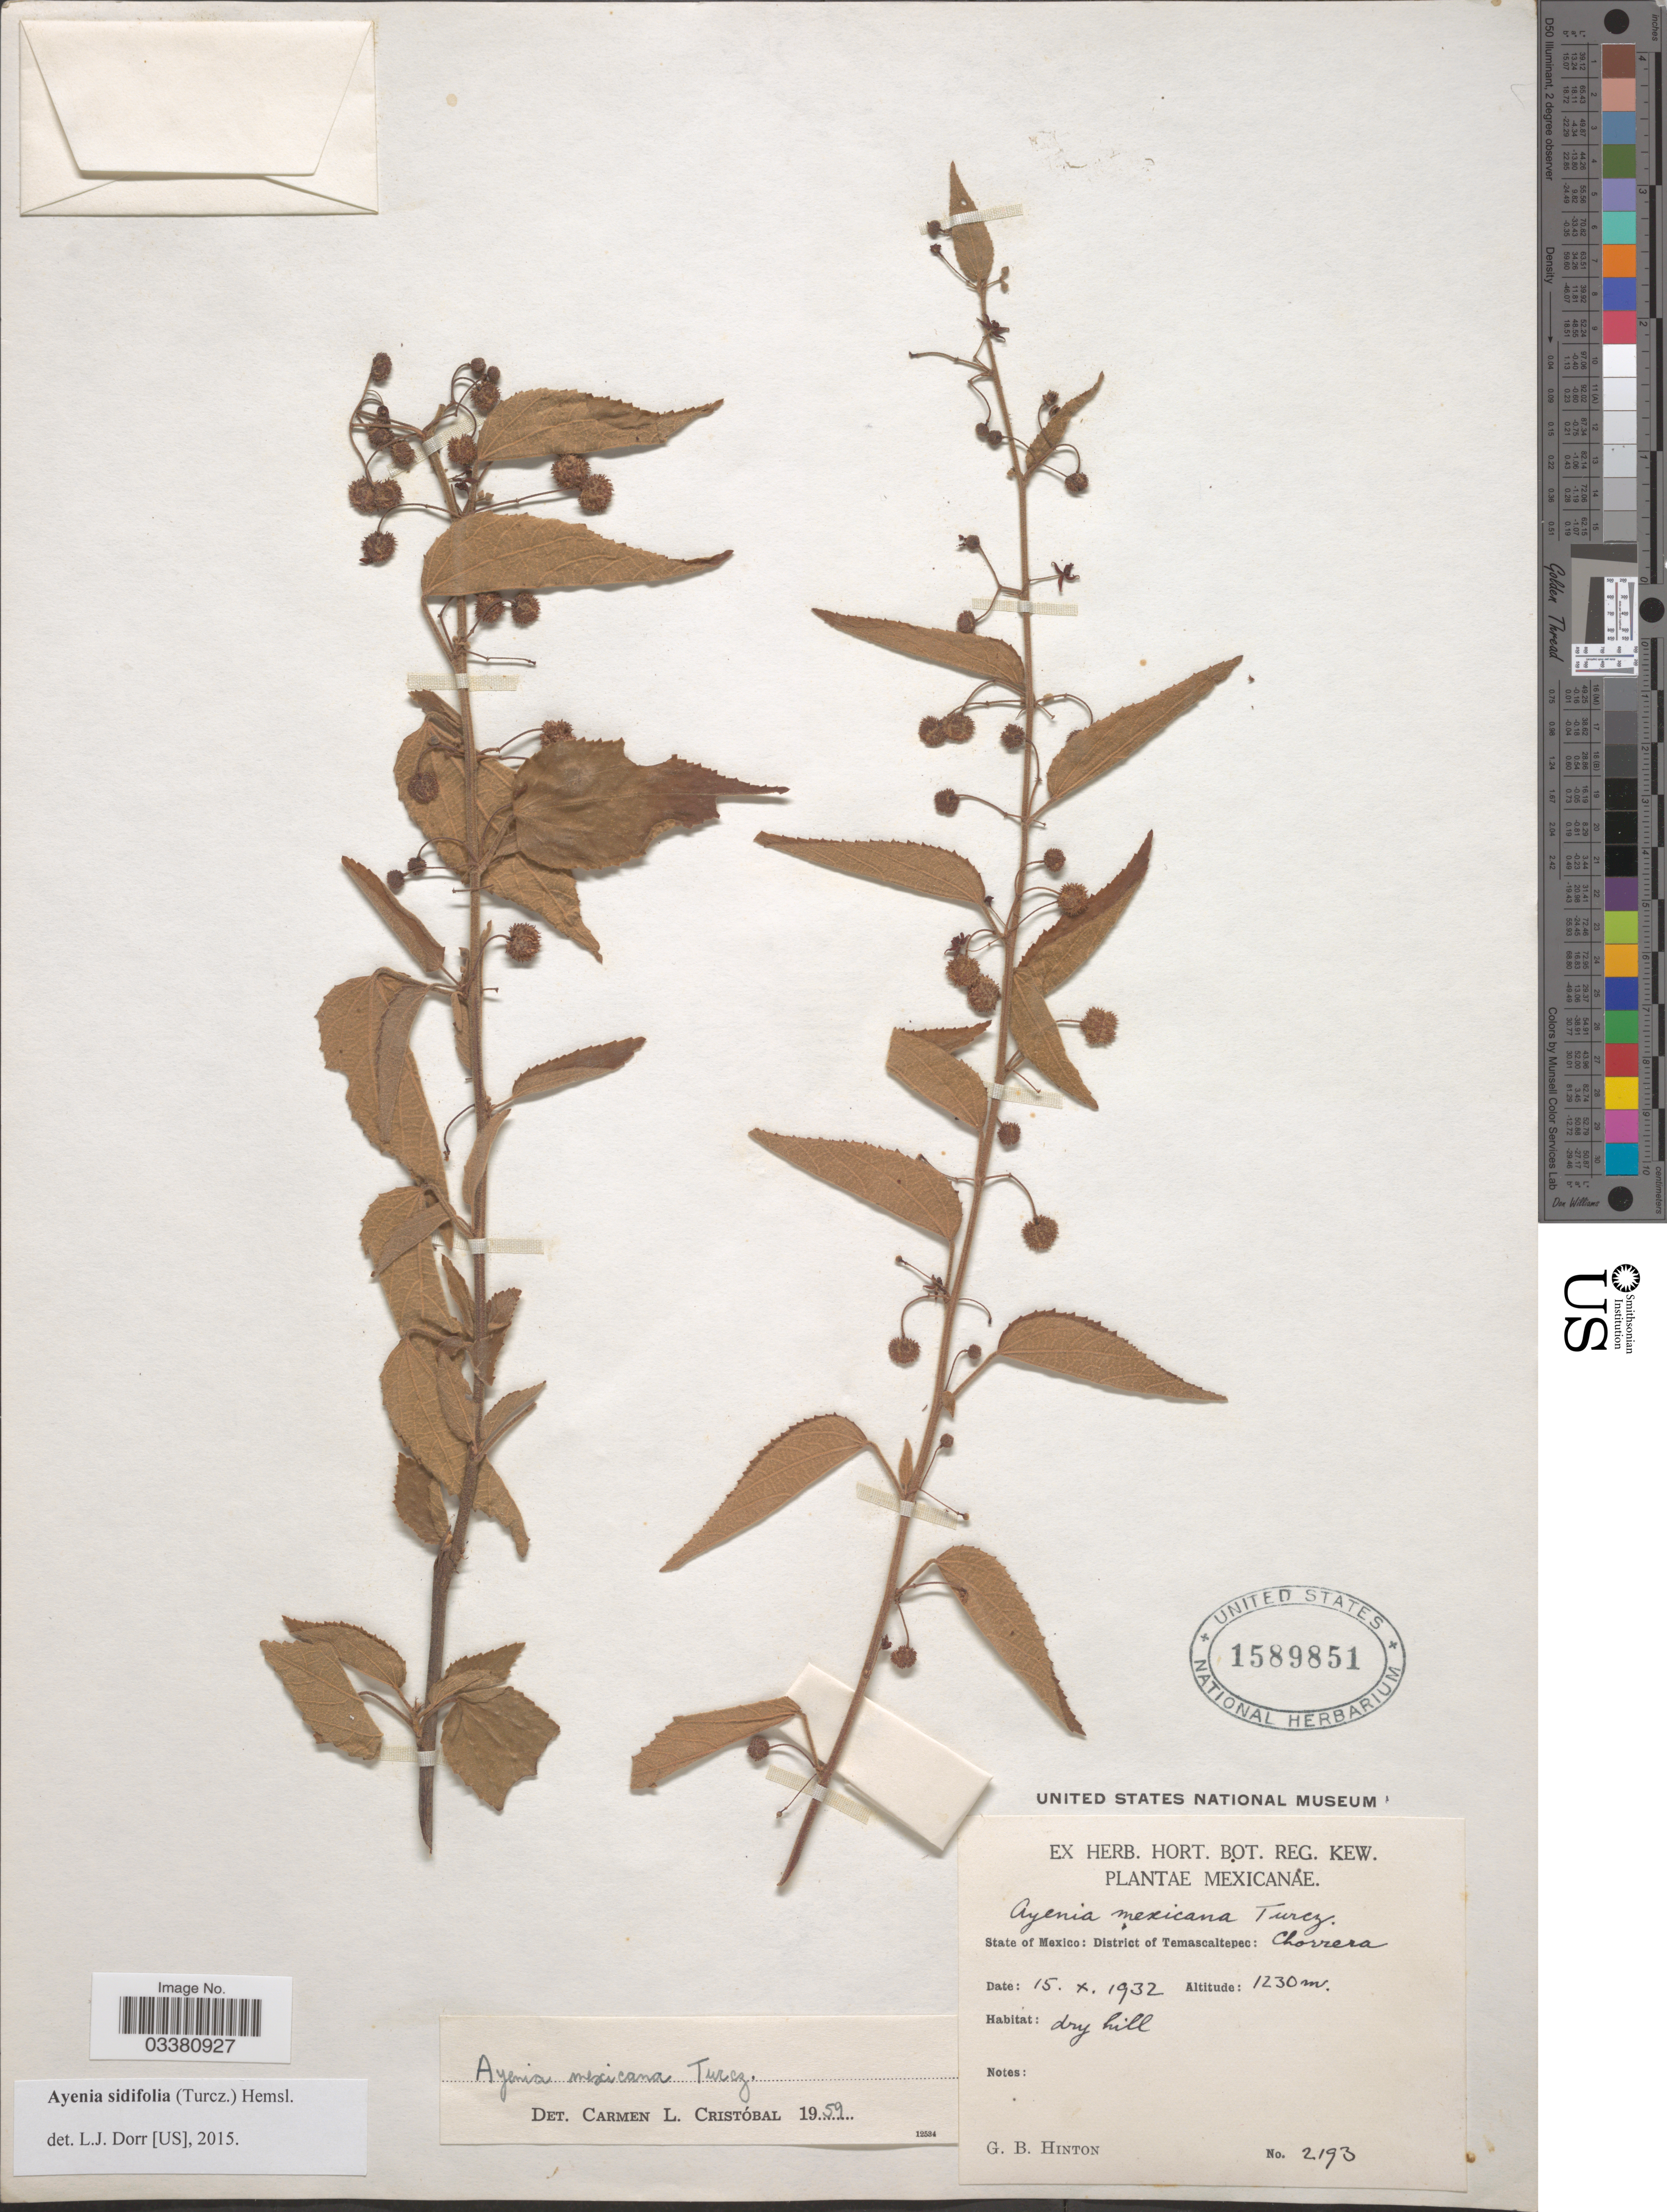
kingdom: Plantae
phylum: Tracheophyta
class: Magnoliopsida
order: Malvales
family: Malvaceae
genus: Ayenia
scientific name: Ayenia sidifolia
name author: (Turcz.) Hemsley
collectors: G. B. Hinton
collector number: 2193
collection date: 1932-10-15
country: Mexico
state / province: México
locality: District of Temascaltepec: Chorrera.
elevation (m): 1230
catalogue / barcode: US 1589851